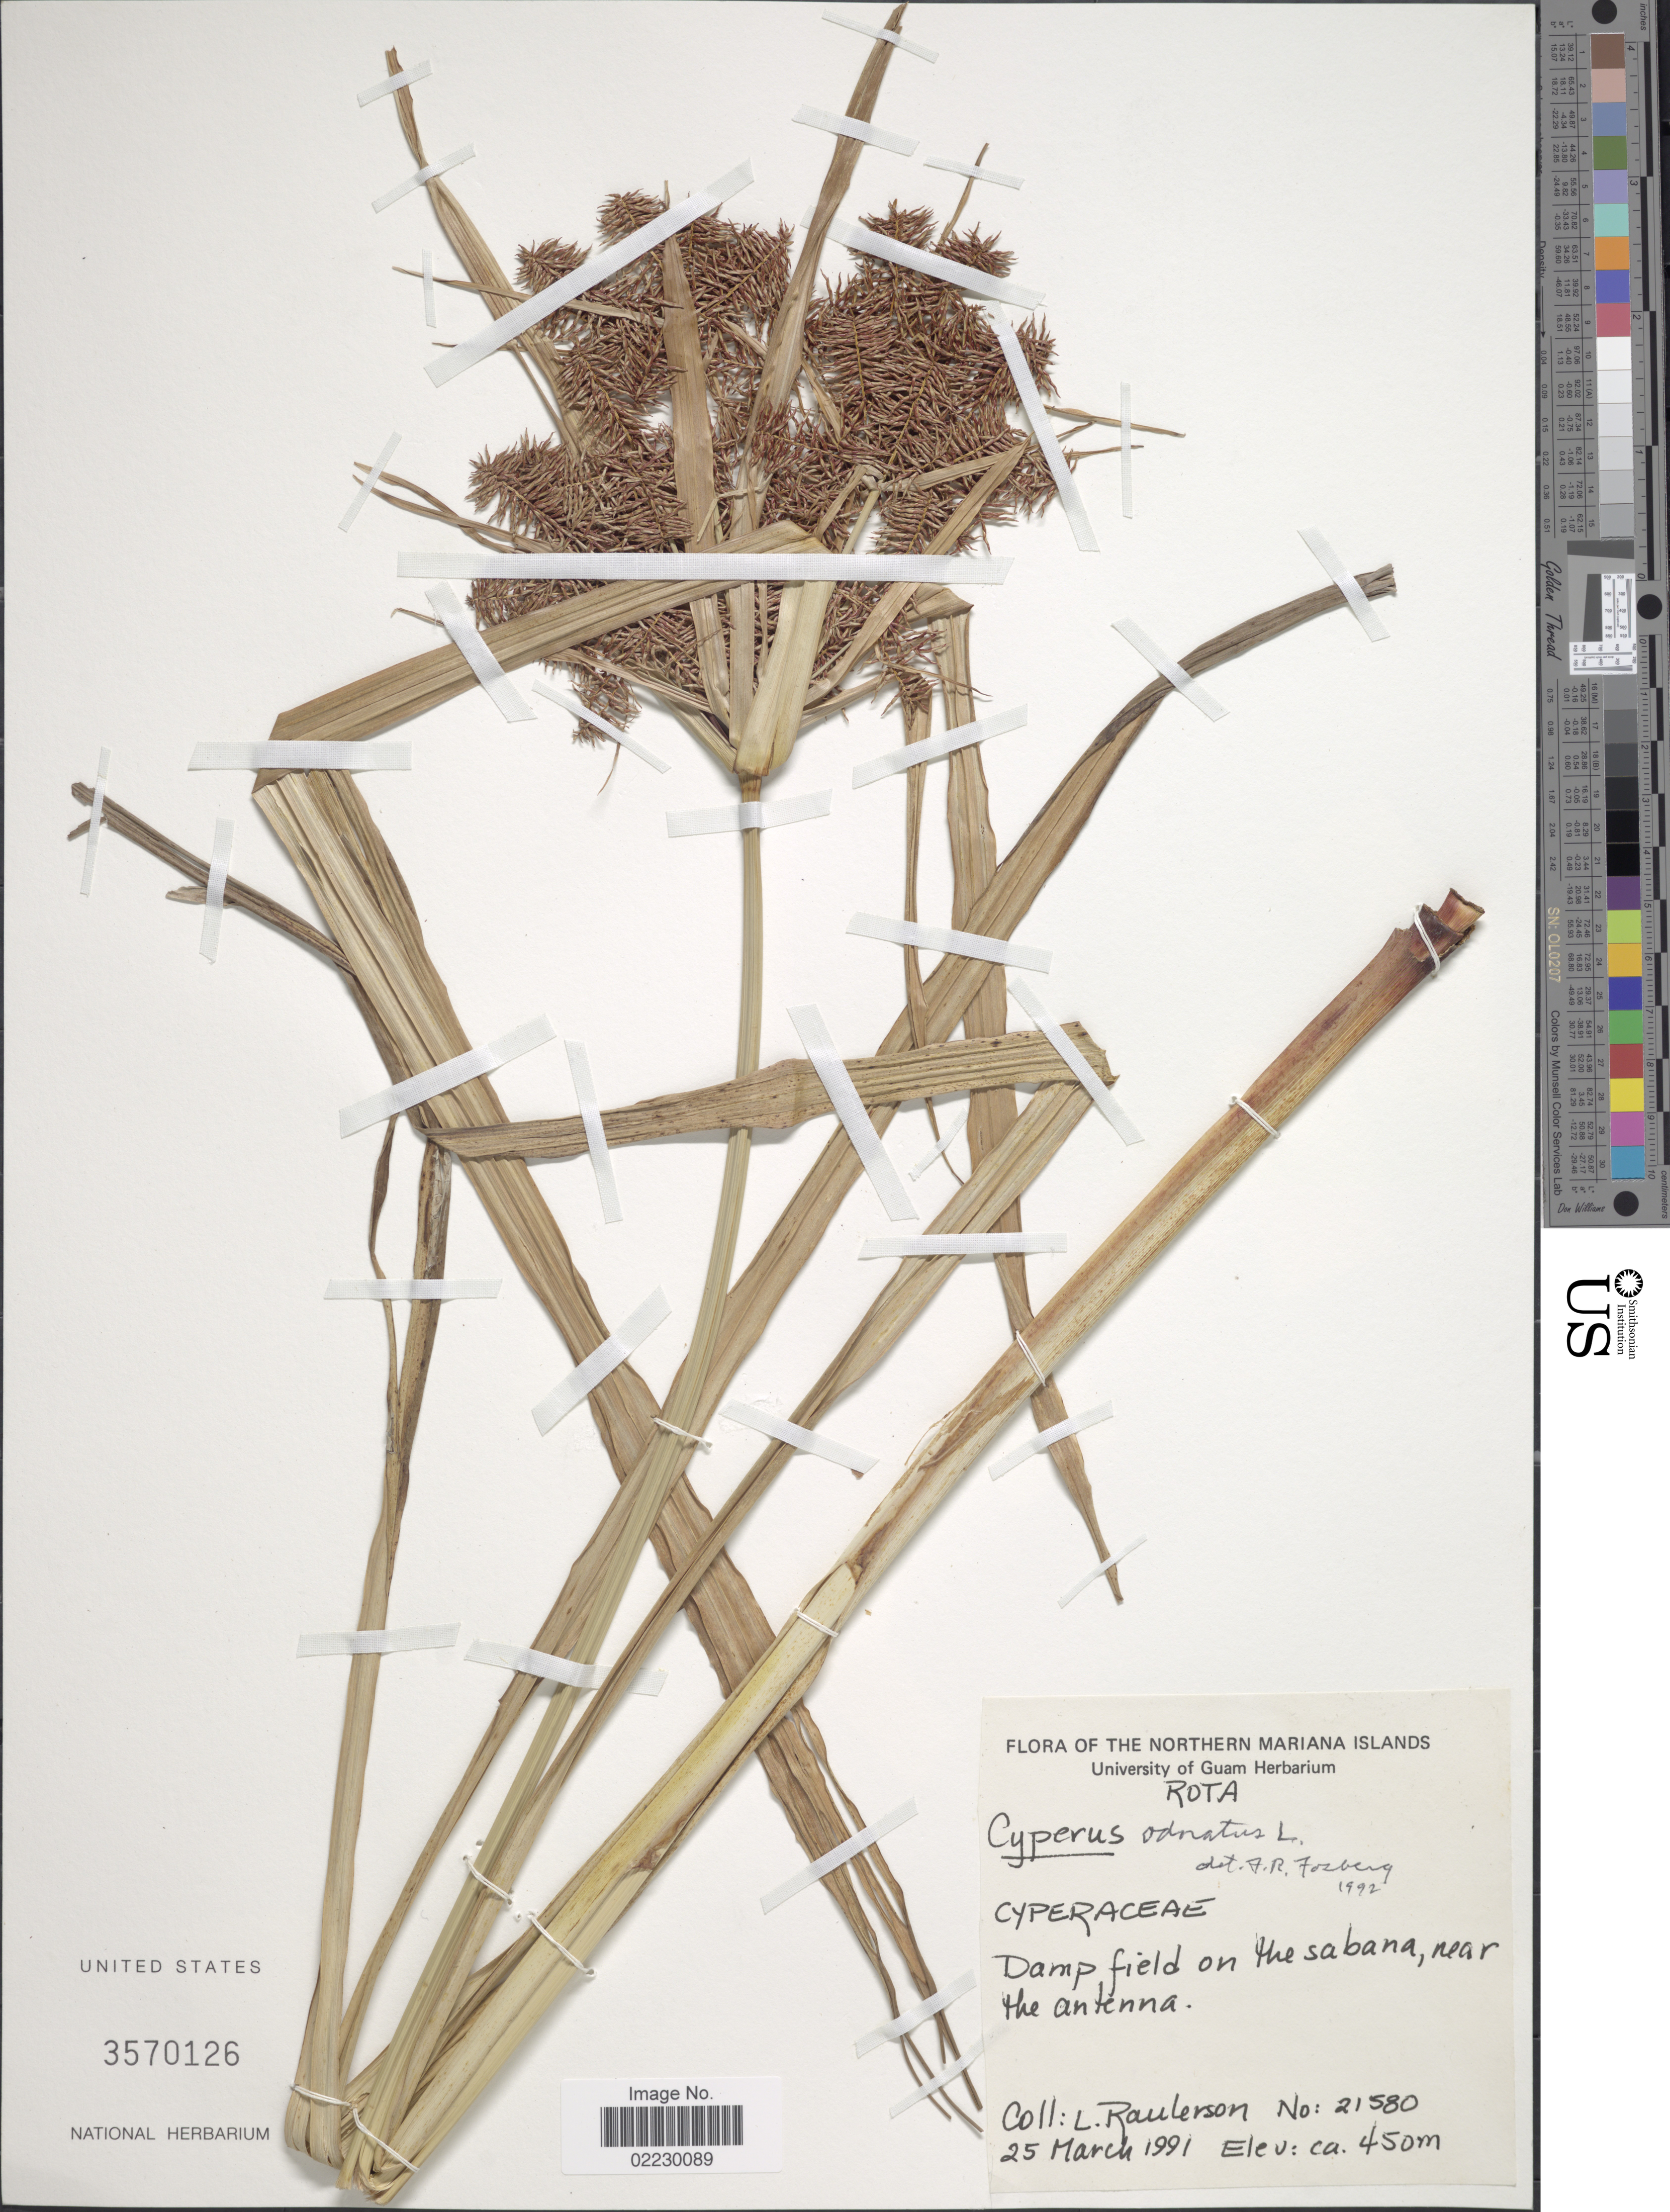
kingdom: Plantae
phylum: Tracheophyta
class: Liliopsida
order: Poales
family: Cyperaceae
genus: Cyperus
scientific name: Cyperus odoratus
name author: L.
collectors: L. Raulerson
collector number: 21580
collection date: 1991-03-25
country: Northern Mariana Islands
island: Rota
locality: Rota, damp field on the sabana, near the Antenna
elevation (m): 450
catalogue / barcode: US 3570126